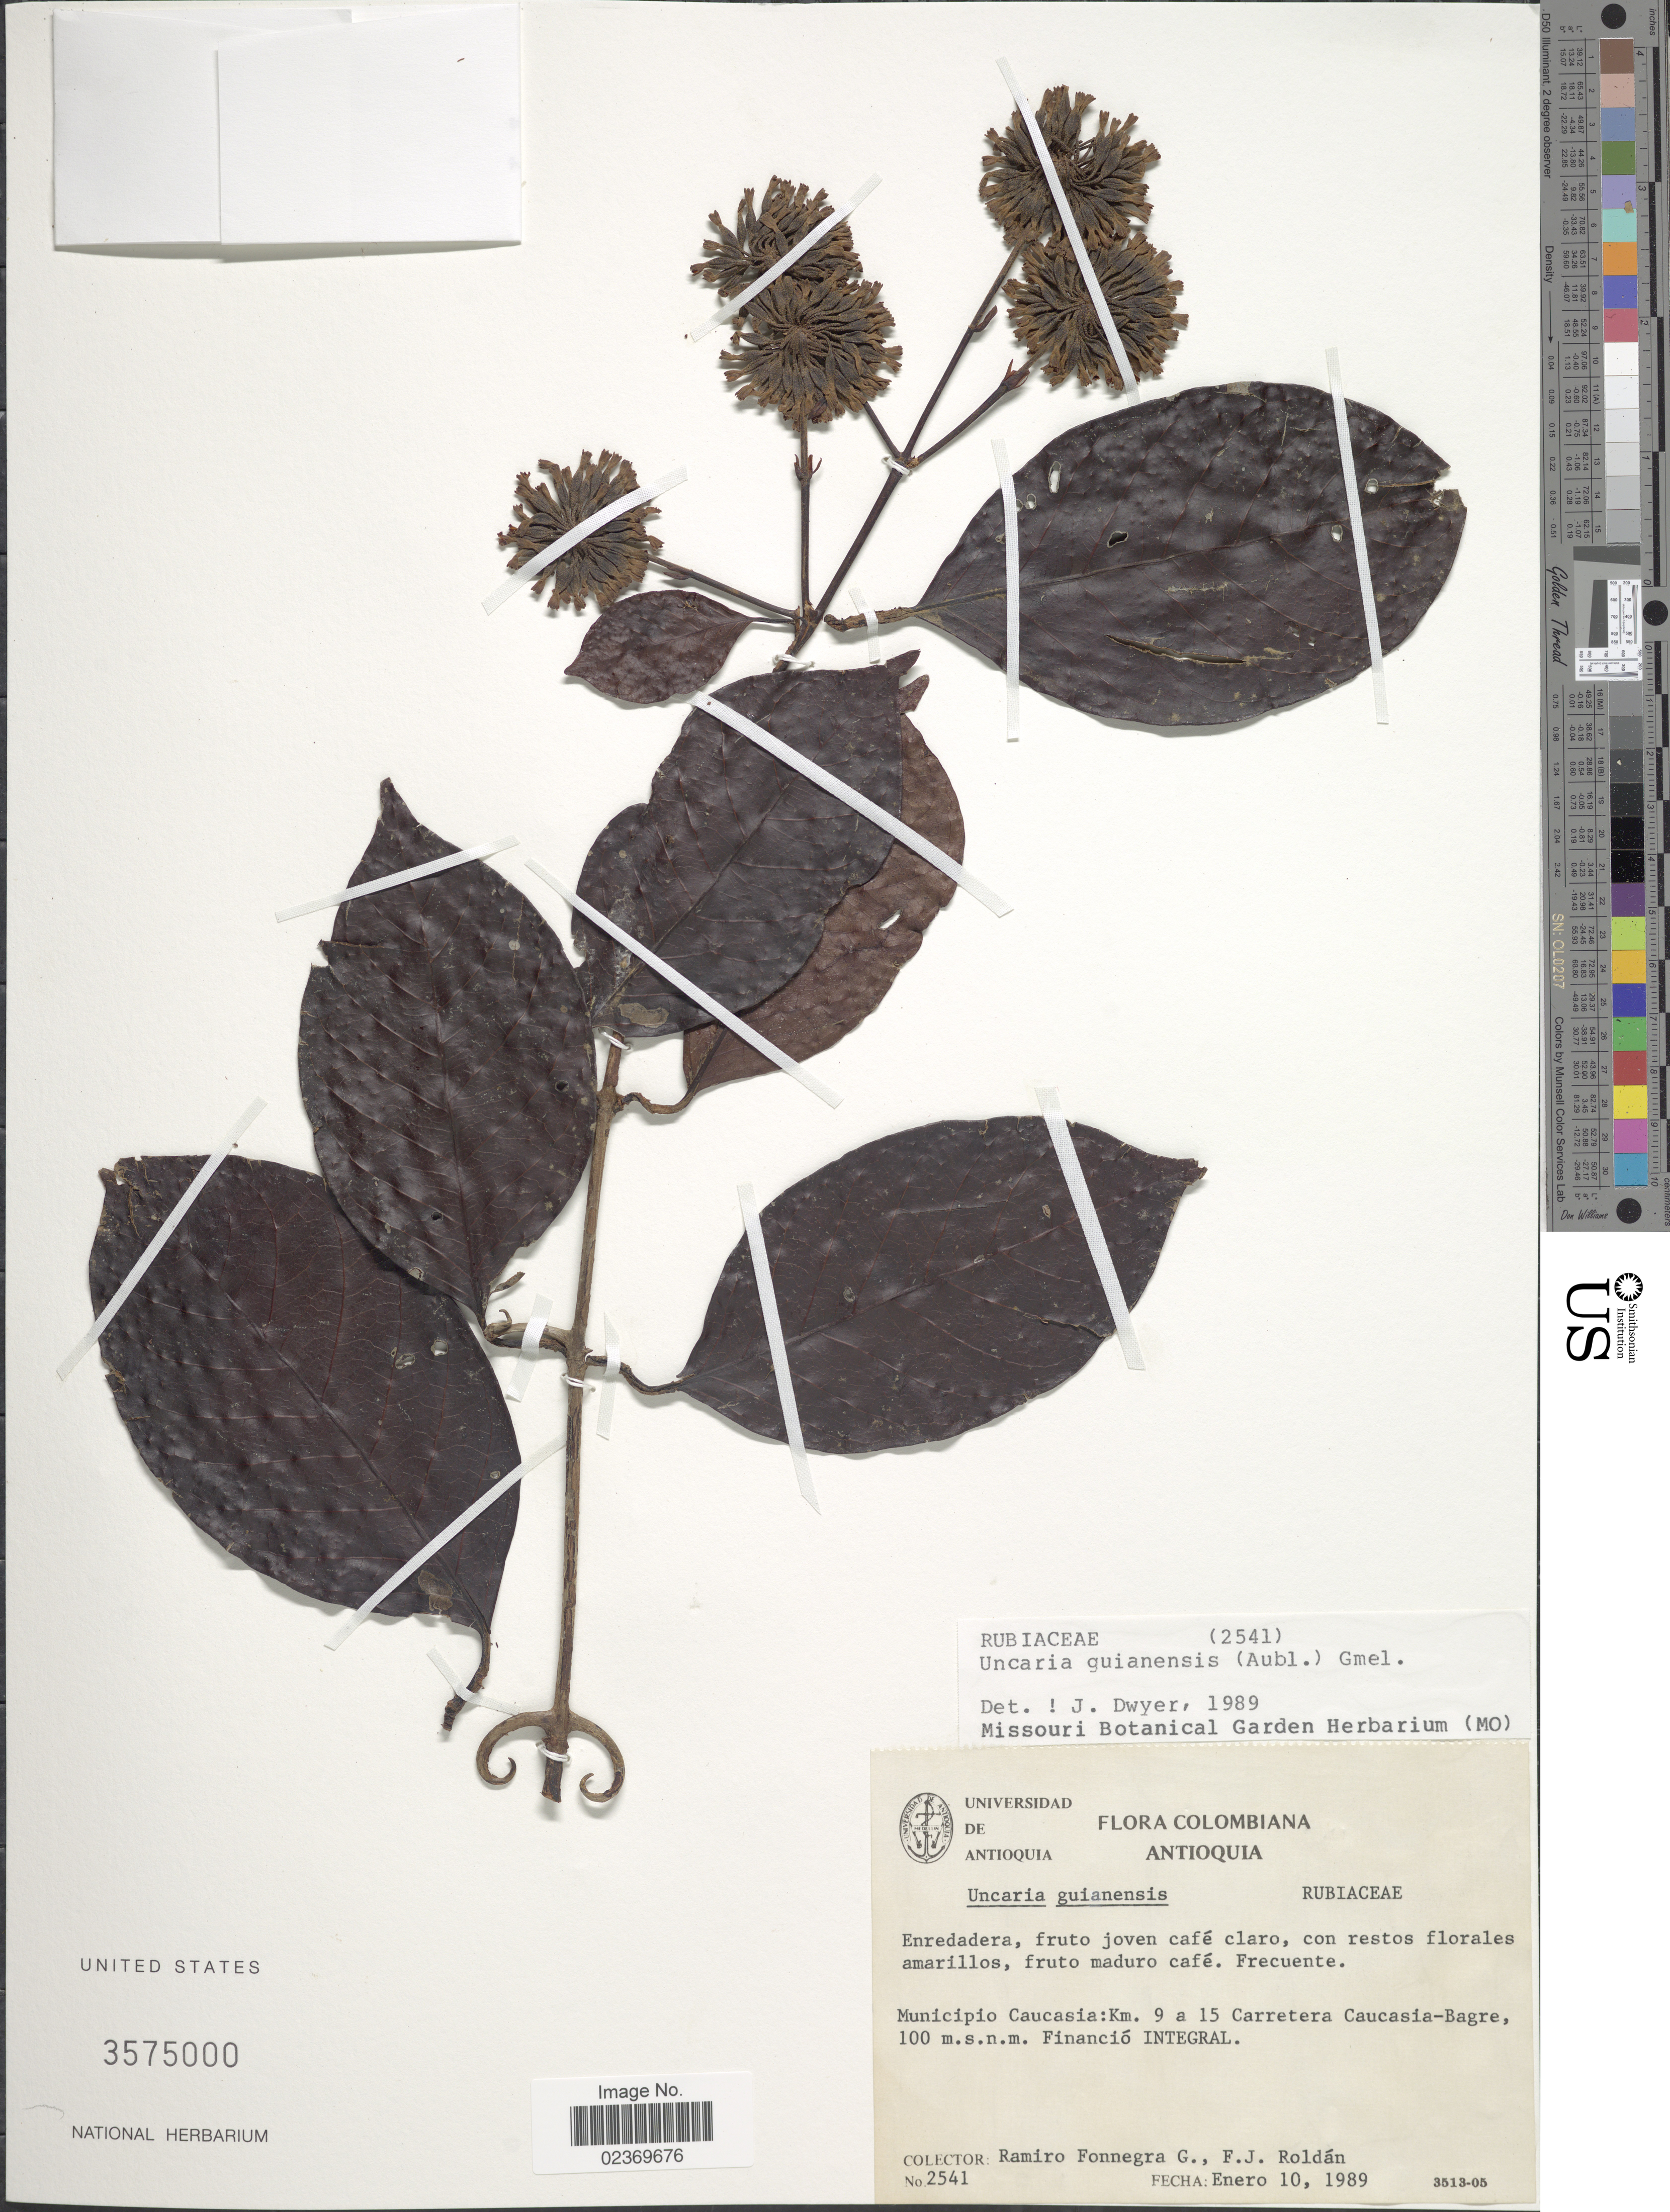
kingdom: Plantae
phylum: Tracheophyta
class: Magnoliopsida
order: Gentianales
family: Rubiaceae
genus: Uncaria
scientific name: Uncaria guianensis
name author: (Aubl.) J.F. Gmel.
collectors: R. Fonnegra G. & F. J. Roldán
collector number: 2541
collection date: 1989-01-10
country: Colombia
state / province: Antioquia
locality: Municipio Caucasia: Km. 9 a 15 Carretera Caucasia-Bagre, Financio Integral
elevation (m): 100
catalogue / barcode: US 3575000